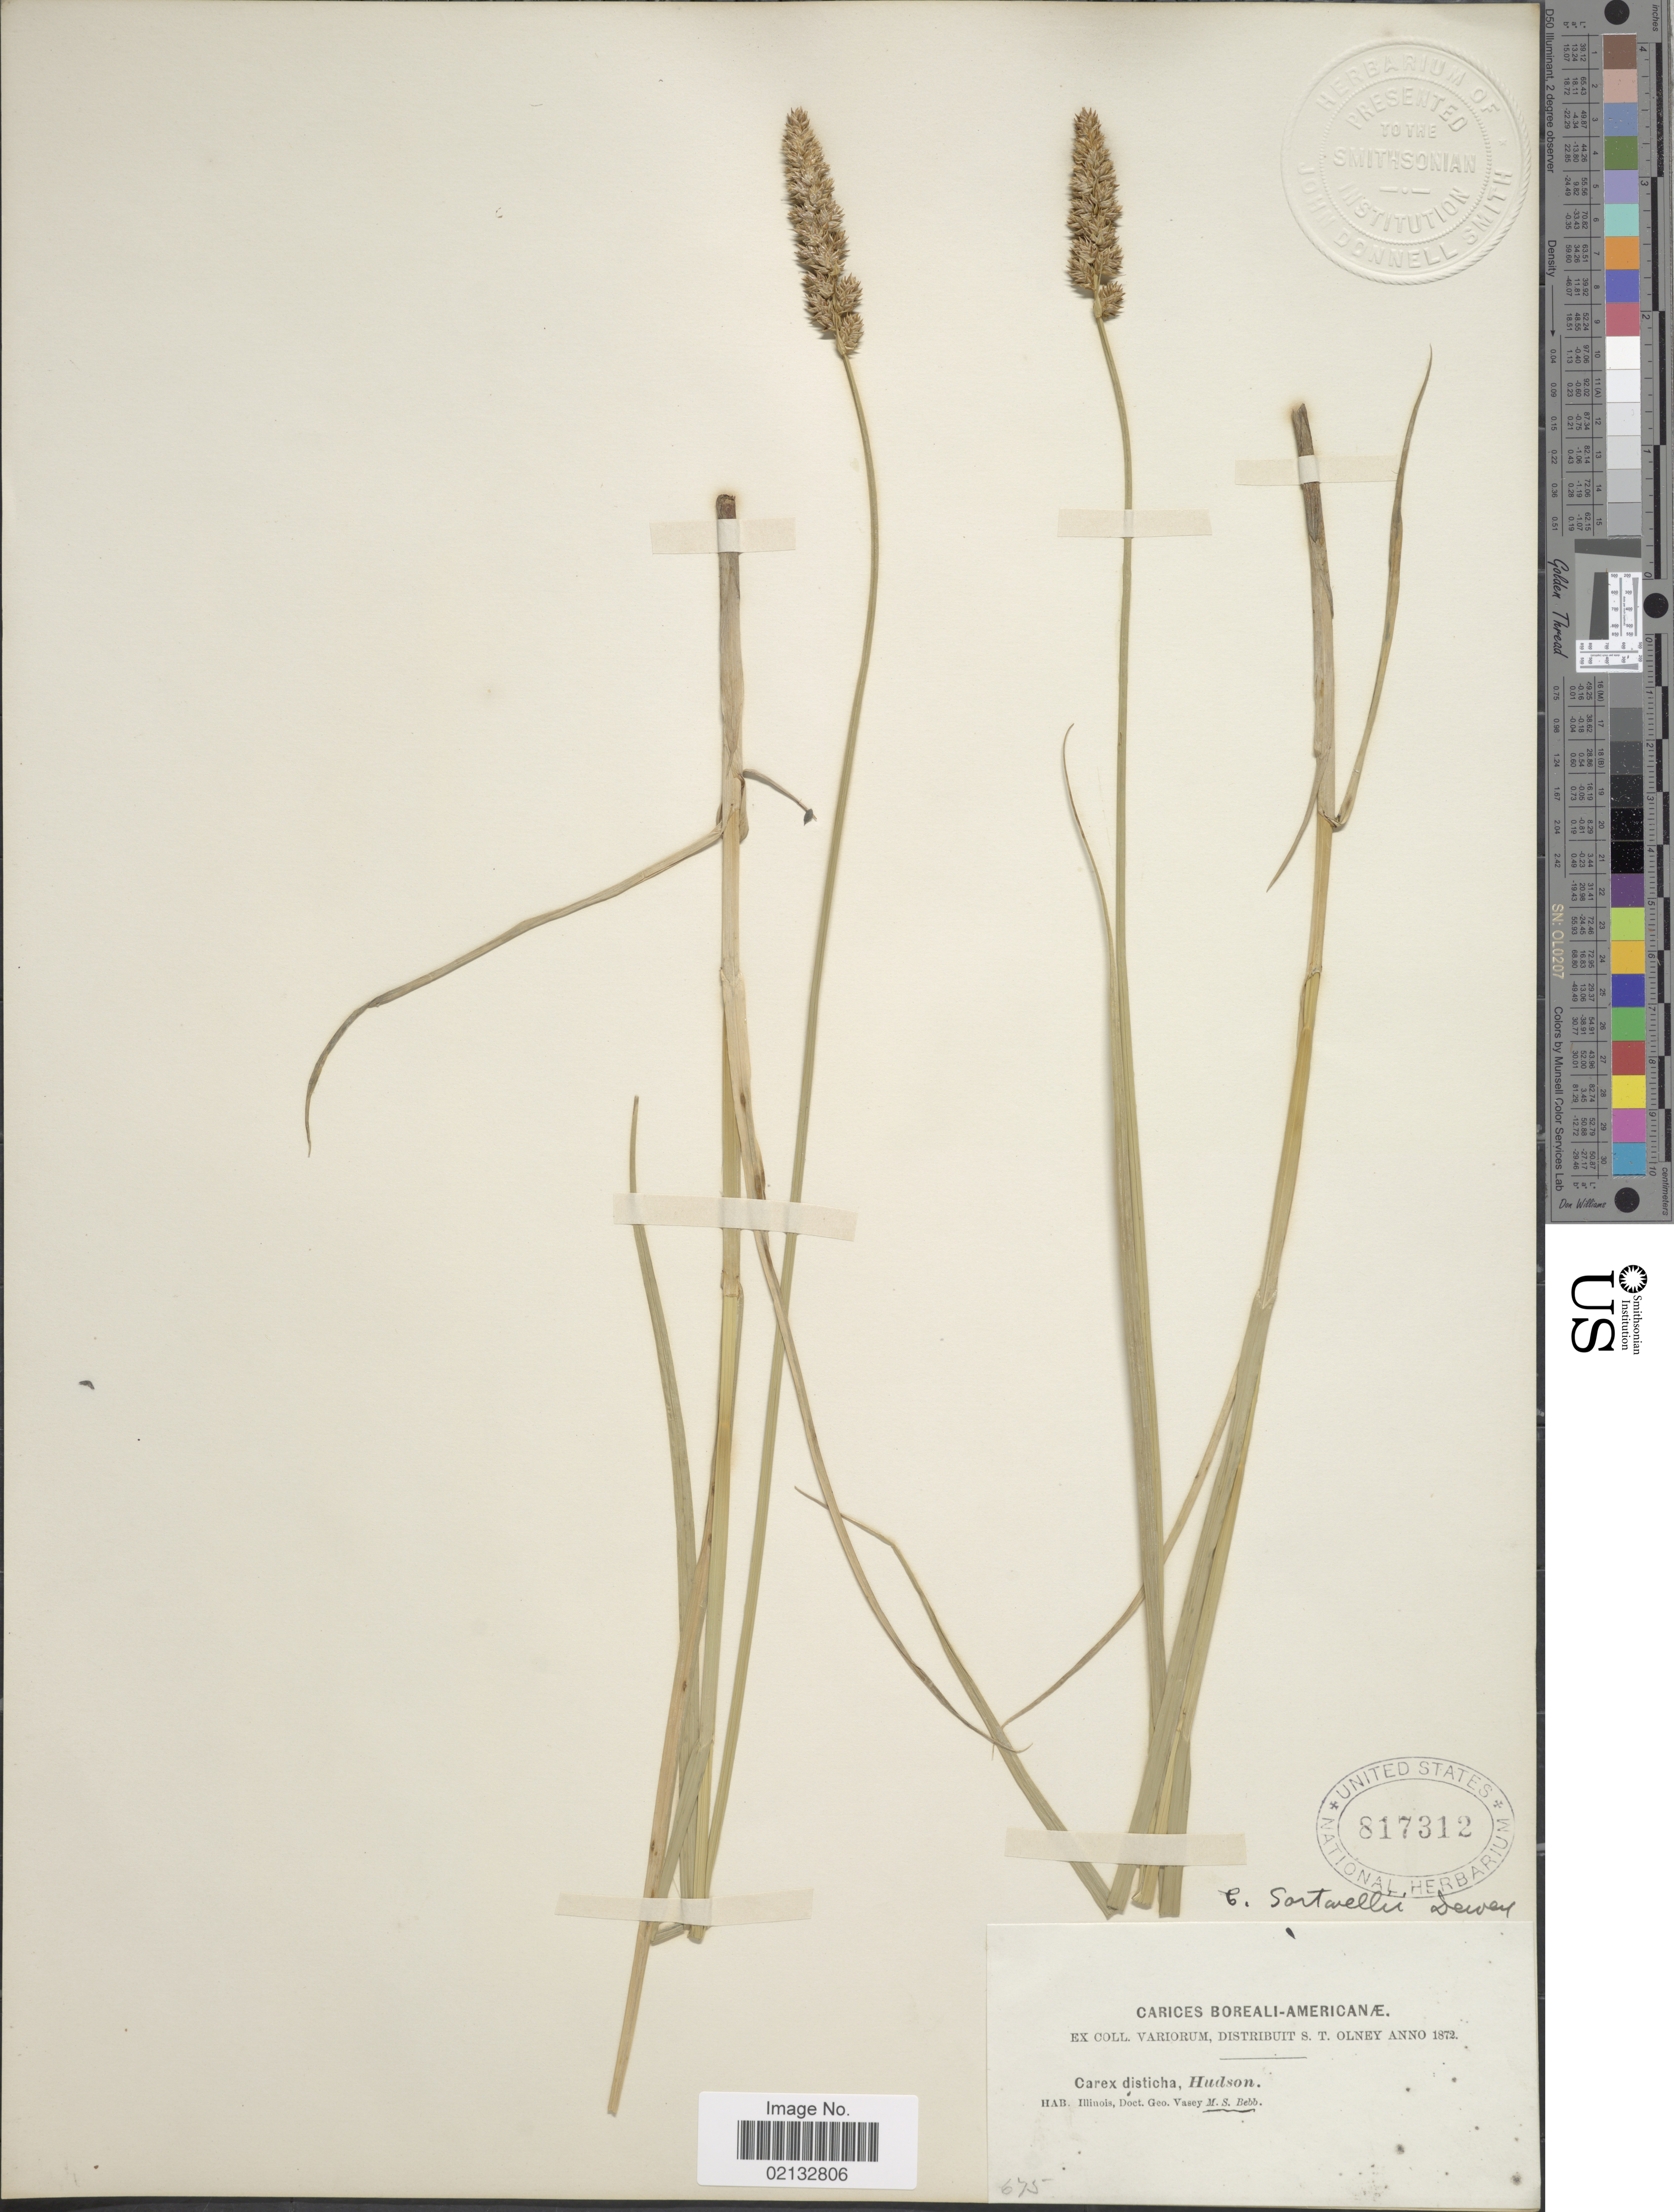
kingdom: Plantae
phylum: Tracheophyta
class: Liliopsida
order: Poales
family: Cyperaceae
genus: Carex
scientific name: Carex sartwellii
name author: Dewey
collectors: M. Bebb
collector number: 675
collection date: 1872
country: United States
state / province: Illinois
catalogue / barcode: US 817312